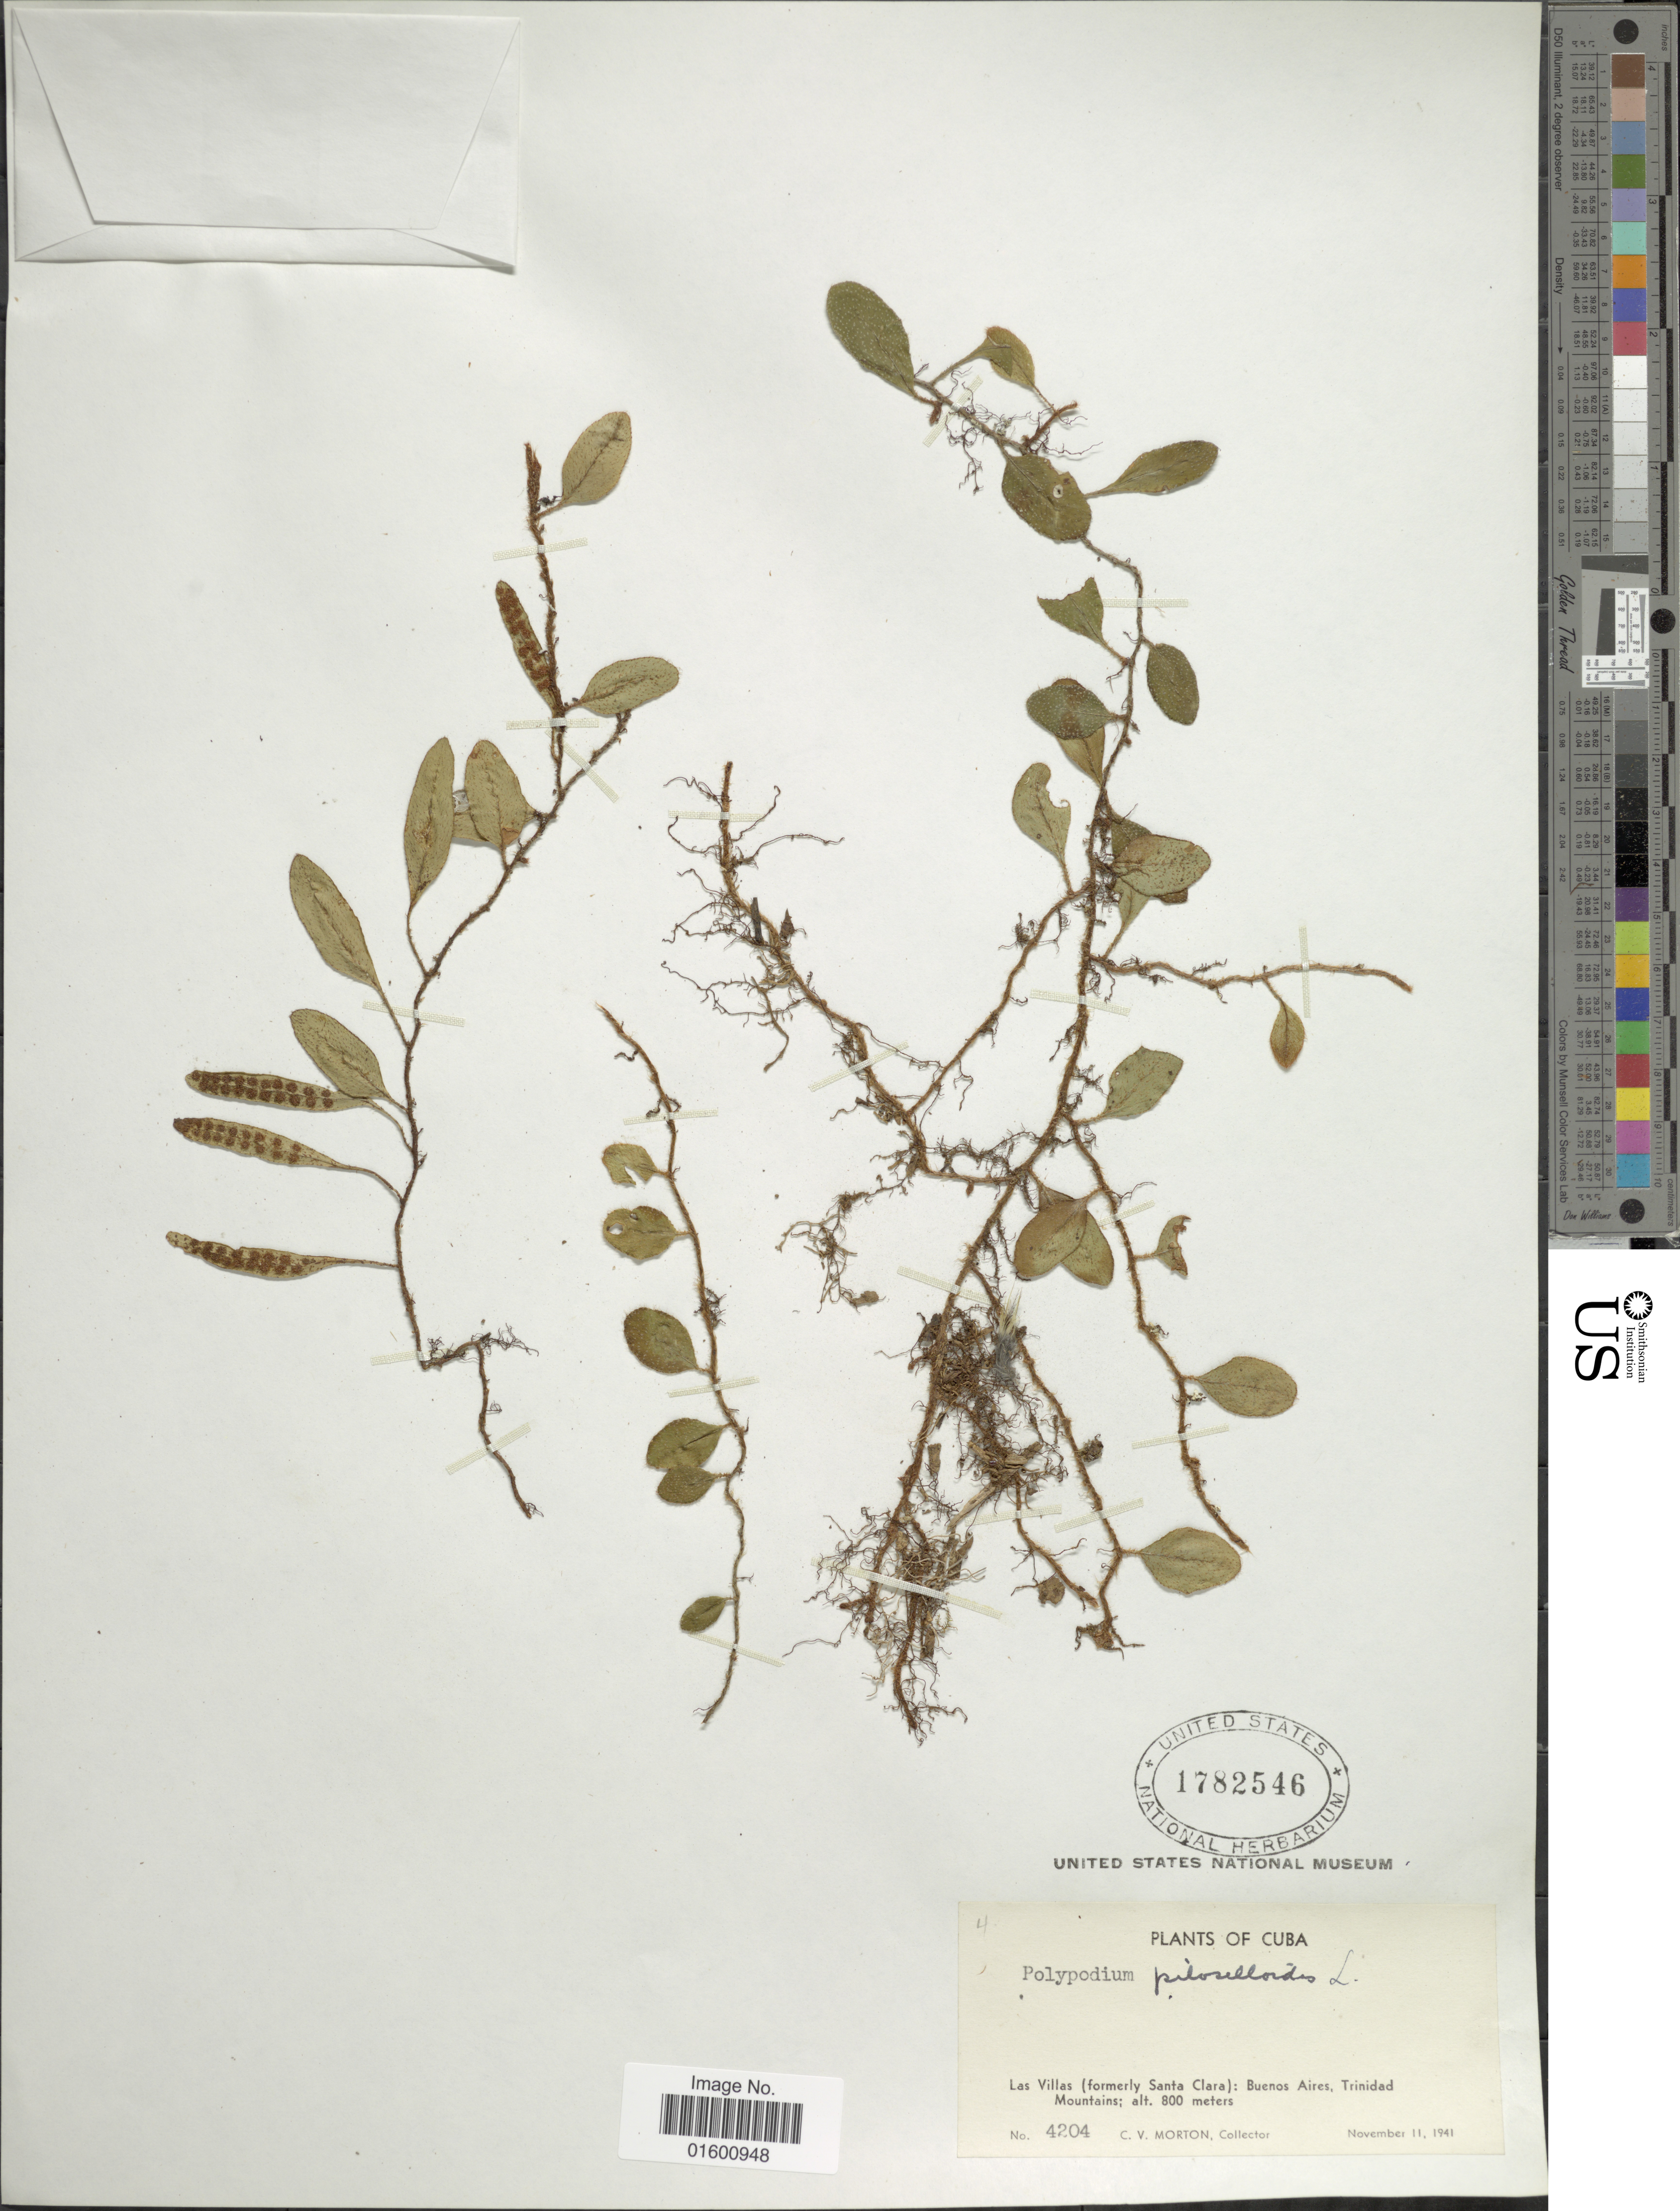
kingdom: Plantae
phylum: Tracheophyta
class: Polypodiopsida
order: Polypodiales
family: Polypodiaceae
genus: Microgramma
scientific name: Microgramma piloselloides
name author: (L.) Copel.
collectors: C. V. Morton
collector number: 4204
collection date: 1941-11-11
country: Cuba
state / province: Las Villas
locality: La Villas (foremerly Santa Clara): Buenos Aires, Trinidad Mountains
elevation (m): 800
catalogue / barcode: US 1782546